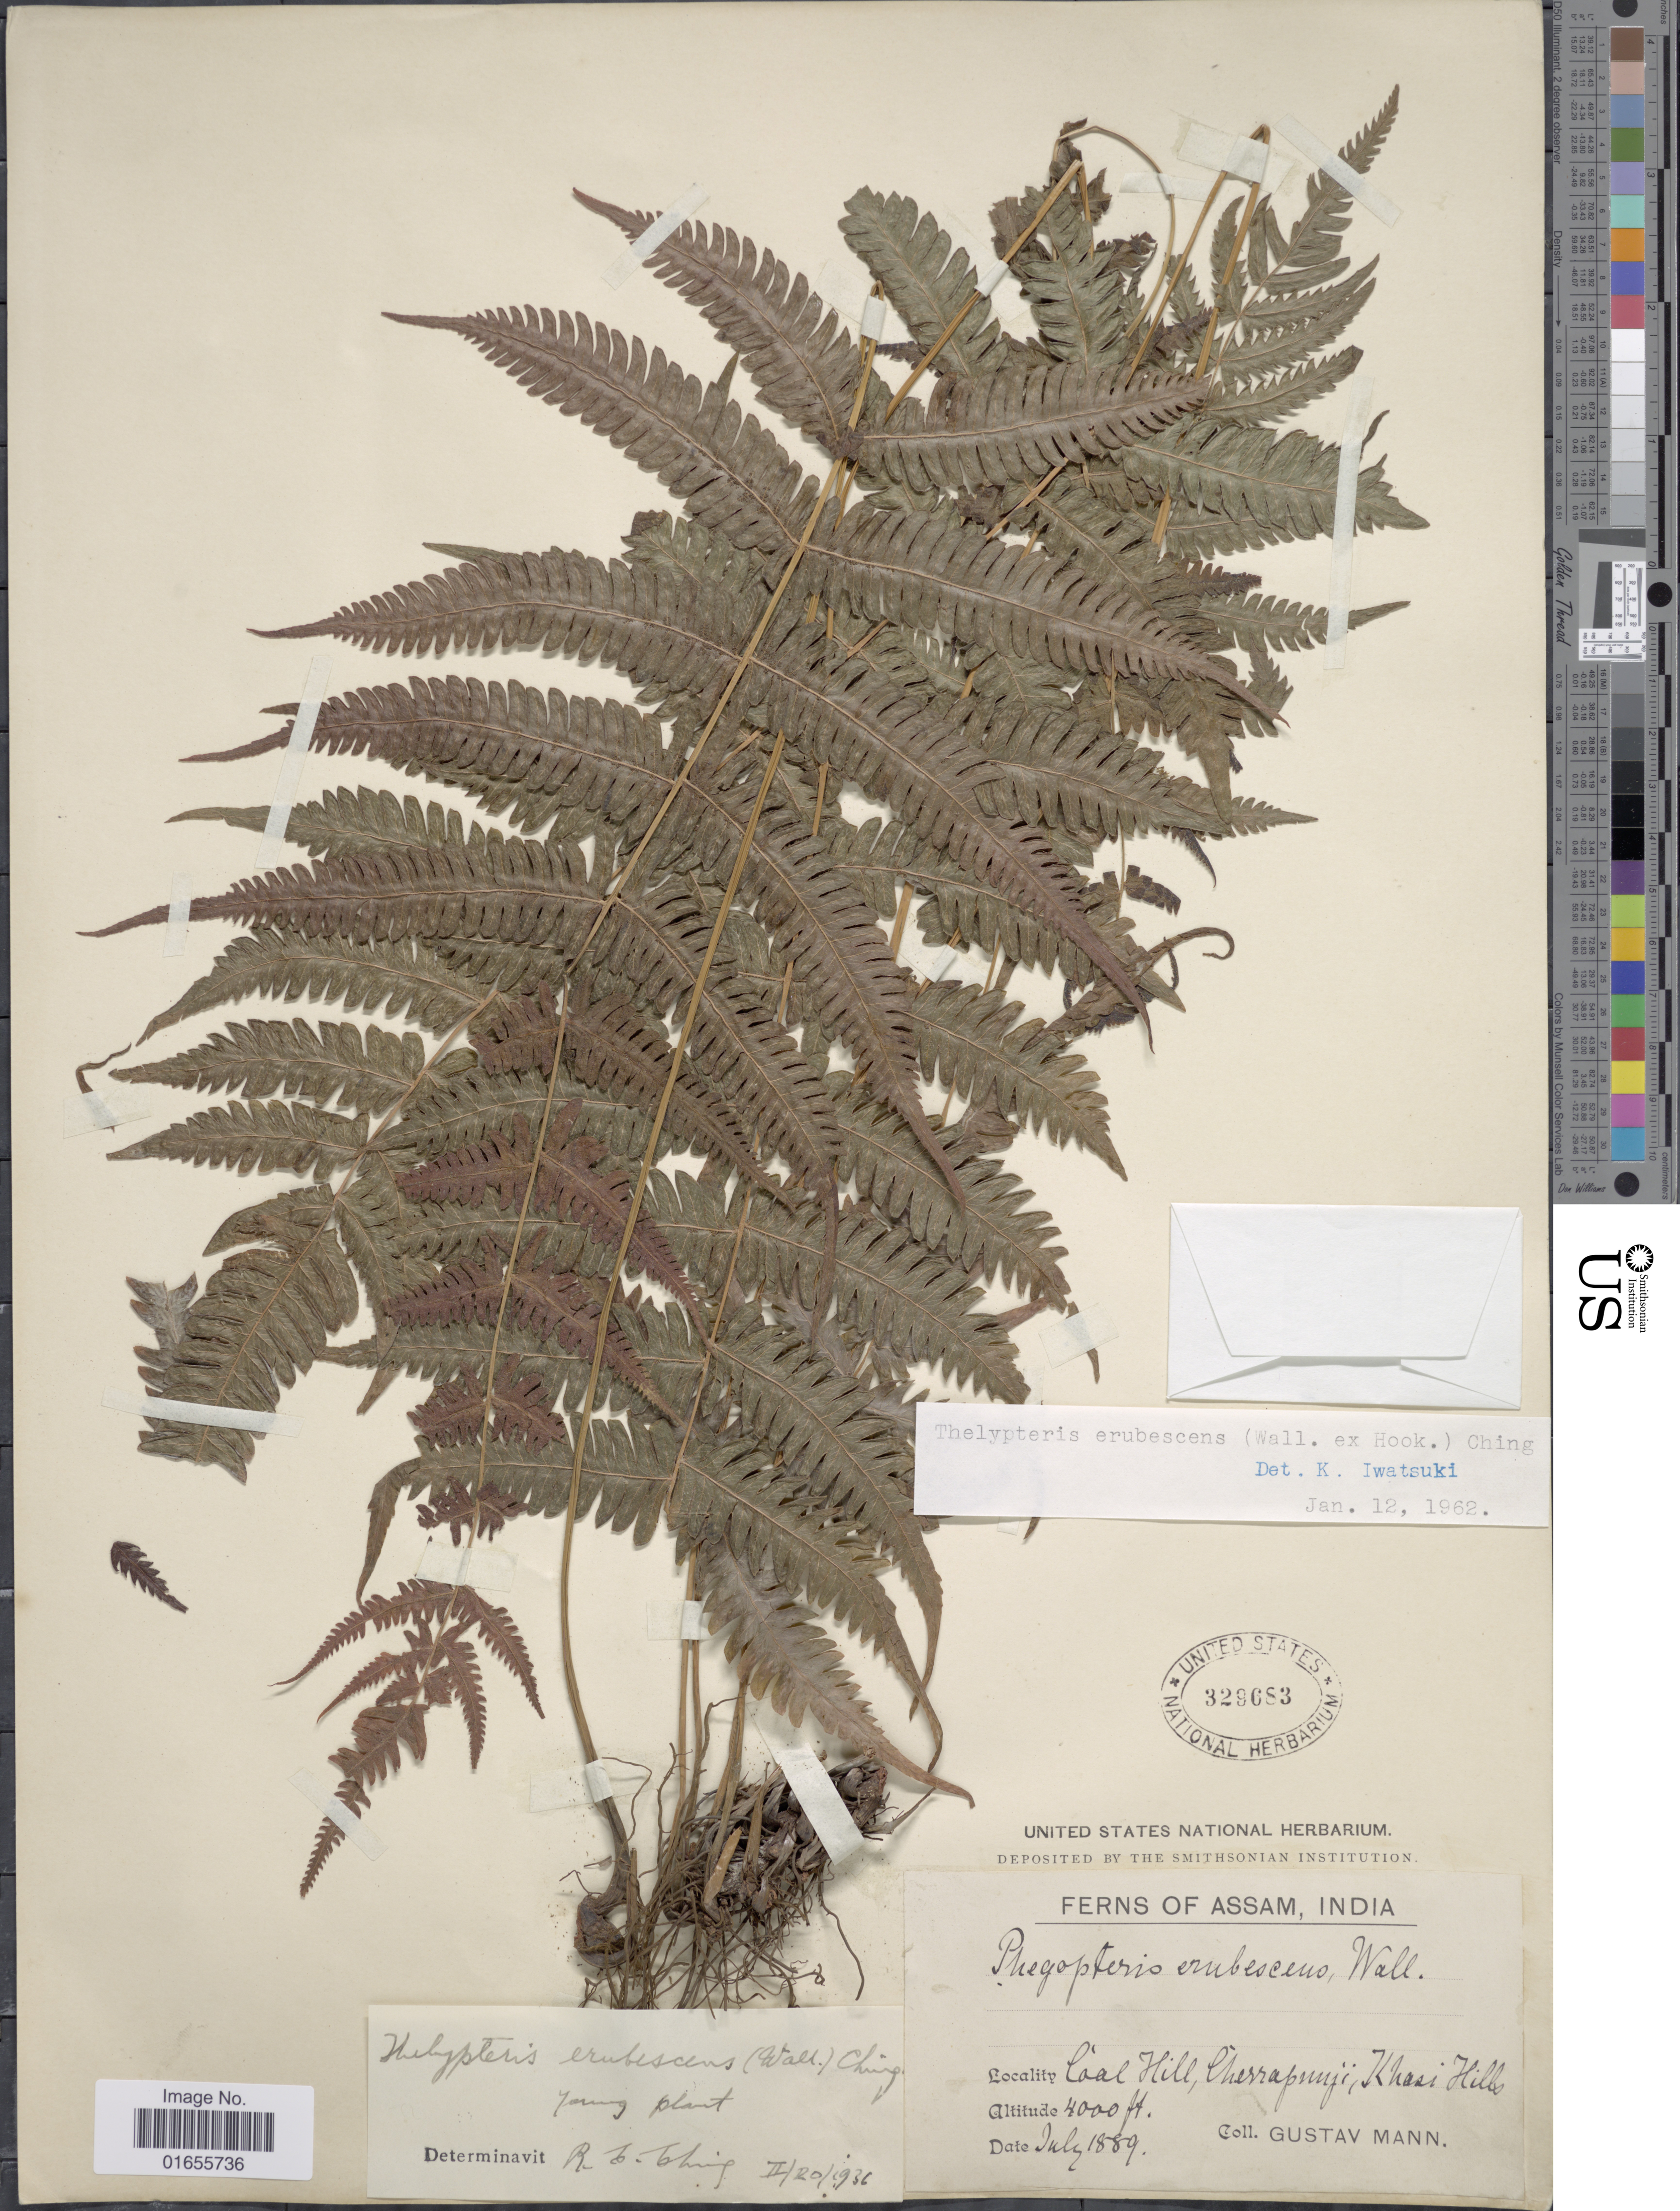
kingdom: Plantae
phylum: Tracheophyta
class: Polypodiopsida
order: Polypodiales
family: Thelypteridaceae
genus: Glaphyropteridopsis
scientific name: Glaphyropteridopsis erubescens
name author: (Wall. ex Hook.) Ching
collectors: G. Mann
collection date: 1889-07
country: India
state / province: Meghalaya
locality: Coal Hill, Cherrapunji, Khasi Hills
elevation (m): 1219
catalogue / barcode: US 329683